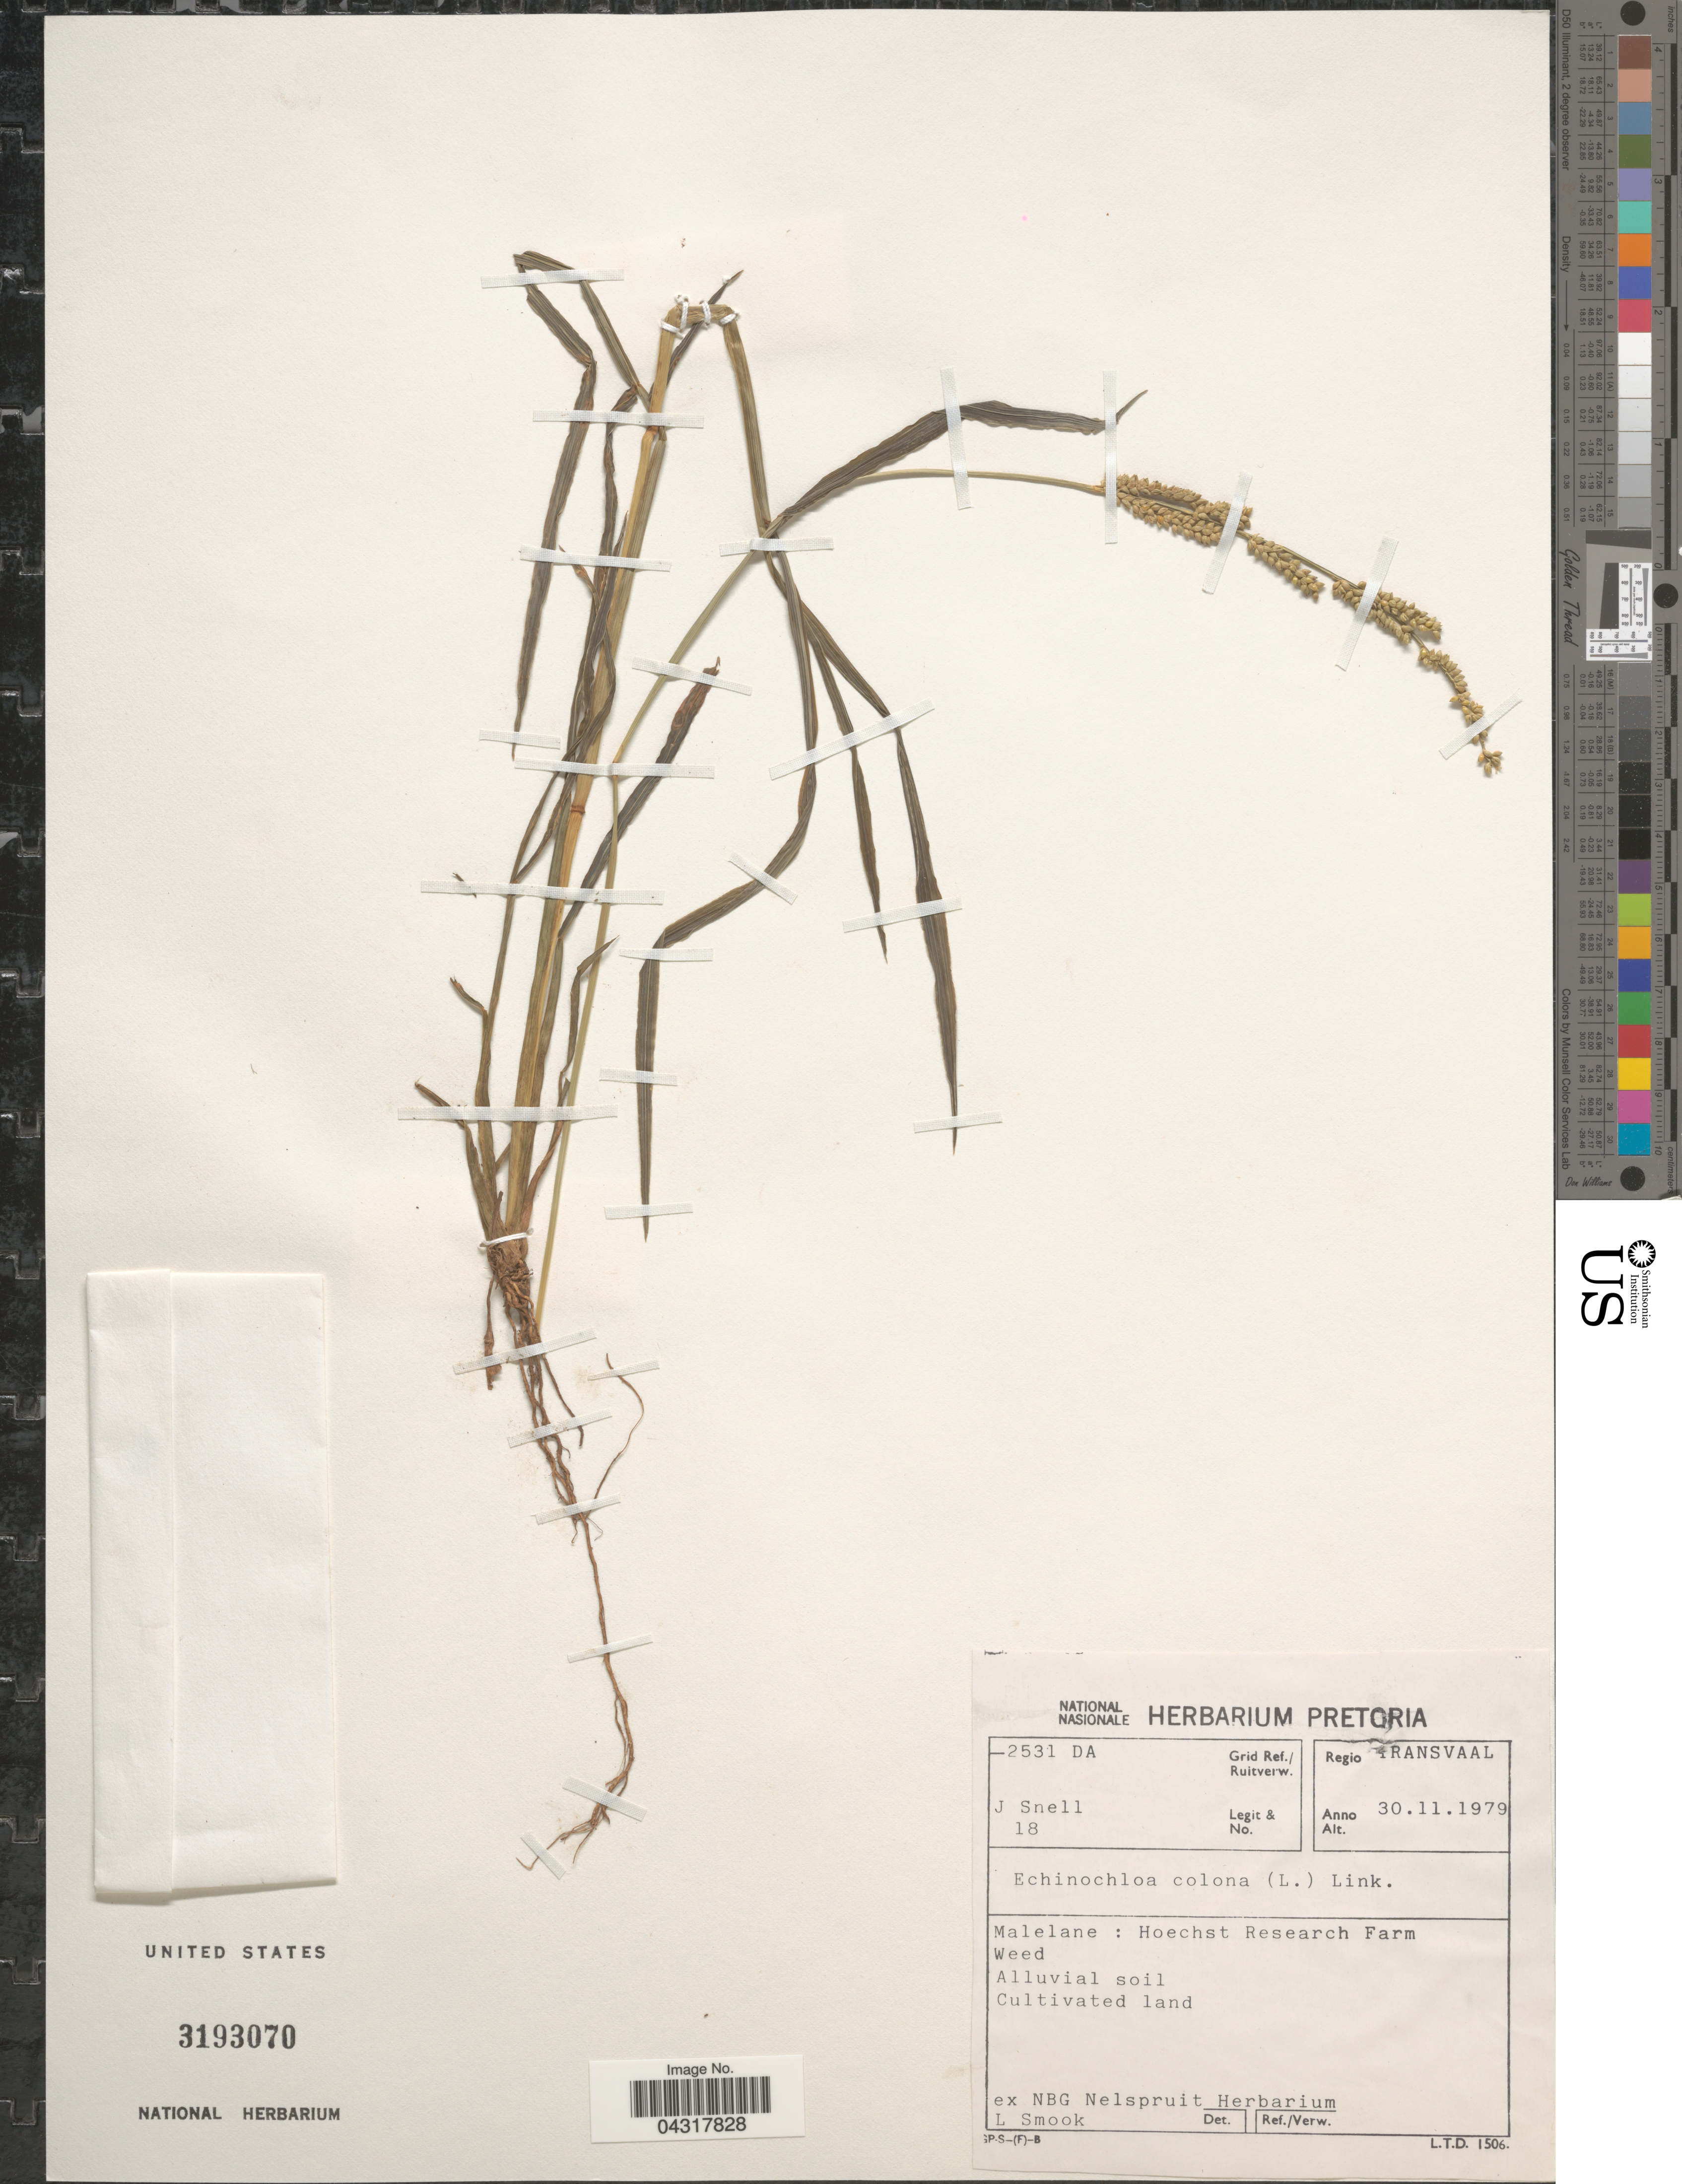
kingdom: Plantae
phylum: Tracheophyta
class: Liliopsida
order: Poales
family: Poaceae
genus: Echinochloa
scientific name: Echinochloa colona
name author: (L.) Link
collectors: J. Snell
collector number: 18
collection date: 1979-11-30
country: South Africa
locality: Regio Transvaal. 2531 DA Grid Ref./ Ruitverw. Malelane: Hoechst Research Farm Weed.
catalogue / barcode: US 3193070